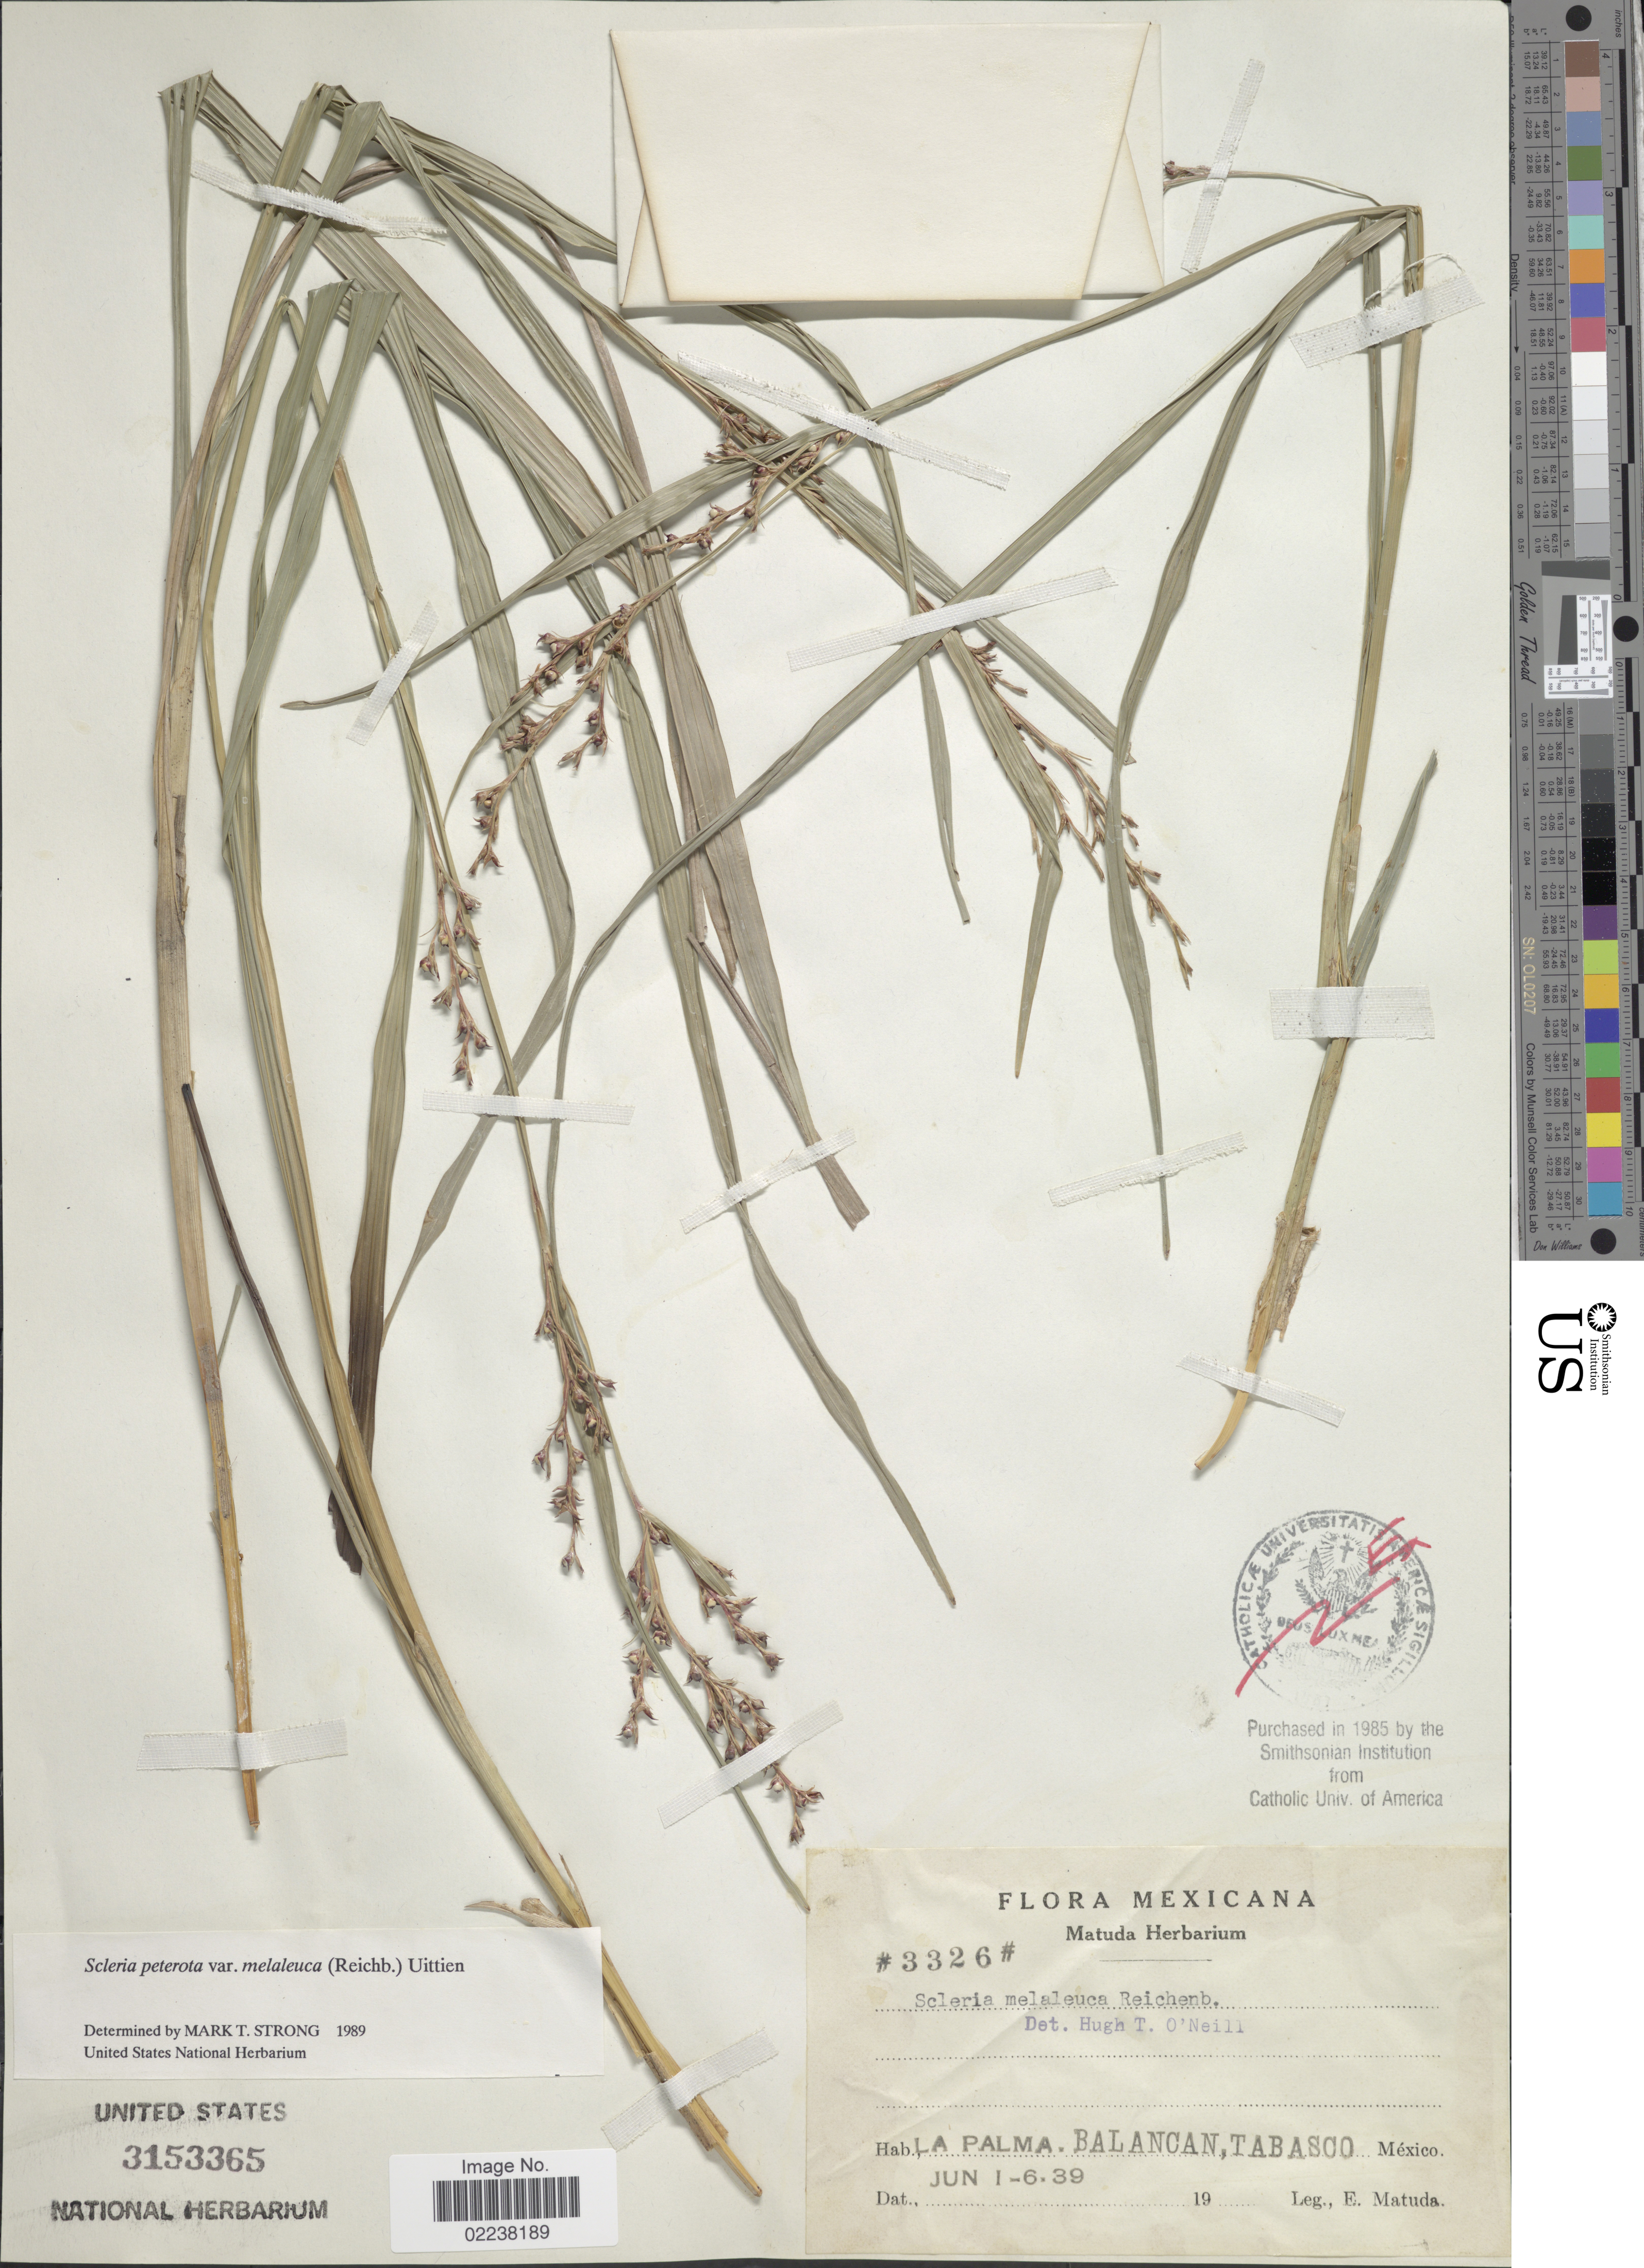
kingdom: Plantae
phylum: Tracheophyta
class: Liliopsida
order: Poales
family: Cyperaceae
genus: Scleria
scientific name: Scleria gaertneri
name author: Raddi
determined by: Strong, Mark T., (BOT), Smithsonian Institution - National Museum of Natural History (UNITED STATES)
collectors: E. Matuda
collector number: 3326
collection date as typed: Transcribed d/m/y: 1/6/39 to 6/6/39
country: Mexico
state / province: Tabasco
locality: La Palma, Balancan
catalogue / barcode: US 3153365